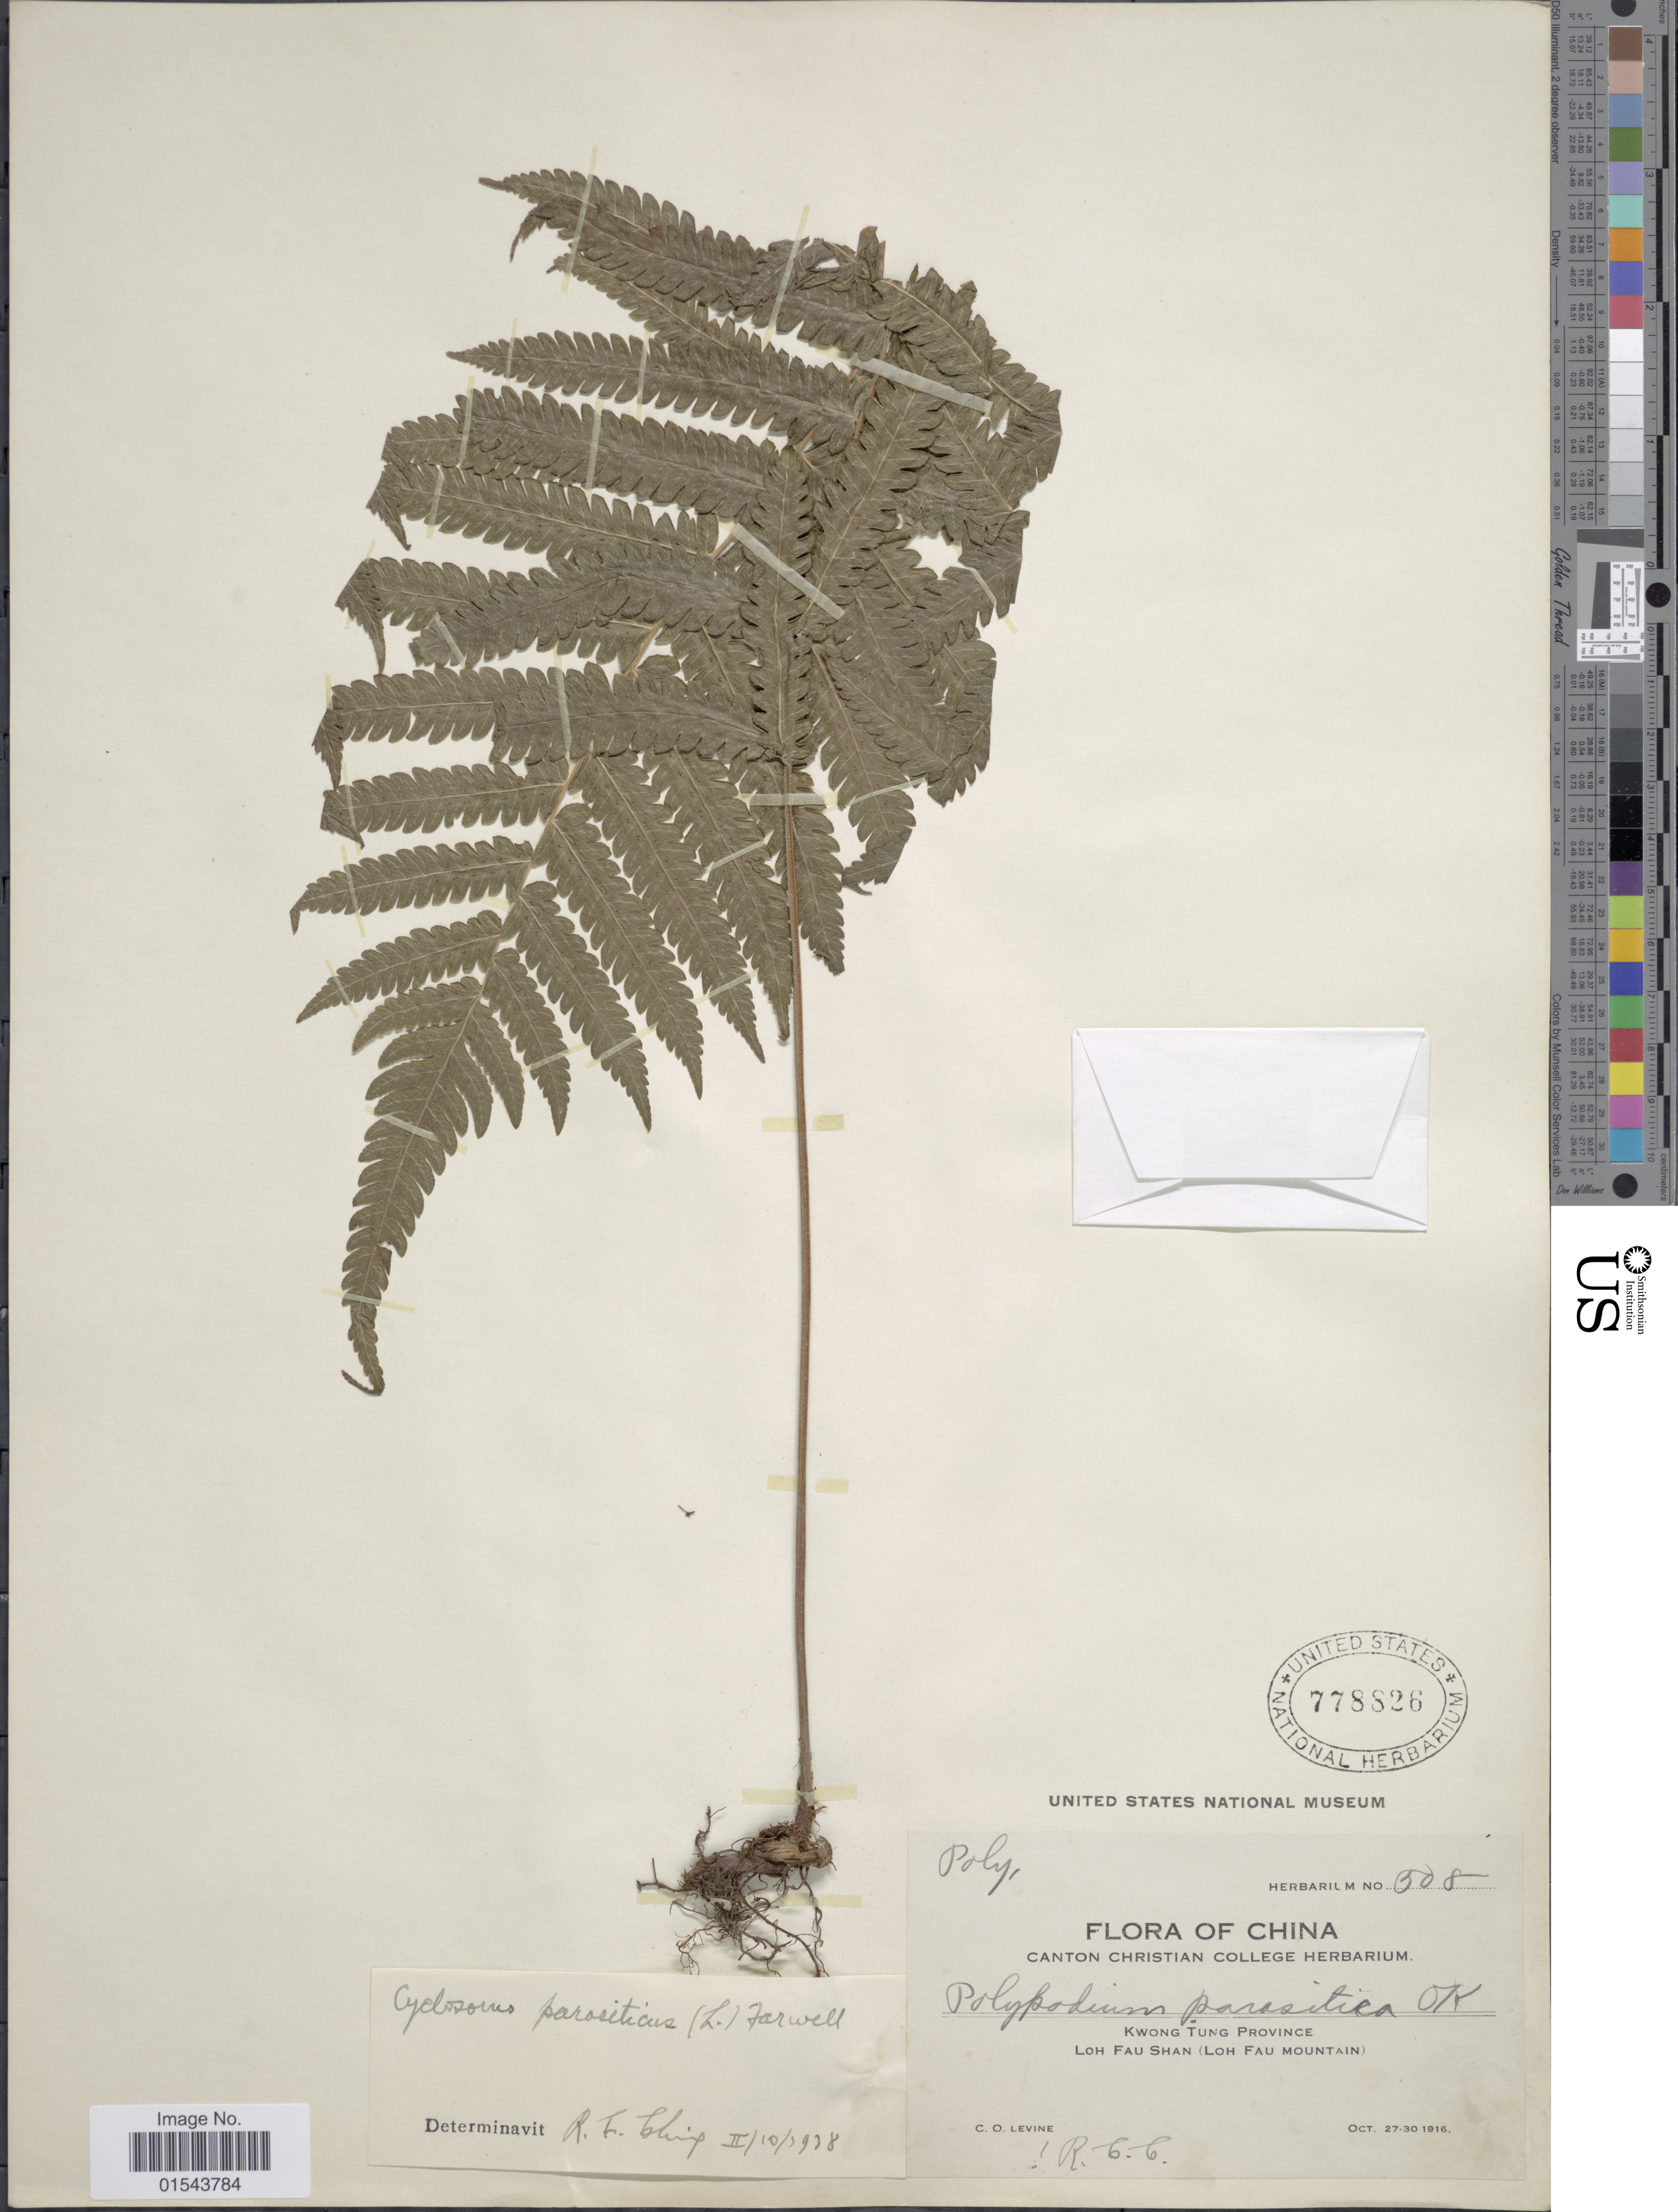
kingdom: Plantae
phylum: Tracheophyta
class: Polypodiopsida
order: Polypodiales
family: Thelypteridaceae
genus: Christella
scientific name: Christella parasitica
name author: (L.) H. Lév.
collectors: C. O. Levine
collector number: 508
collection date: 1916-10-27/1916-10-30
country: China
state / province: Guangdong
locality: Kwong Tung Province. Laoh Fau Shan (Loh Fau Mountain)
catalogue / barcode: US 778826